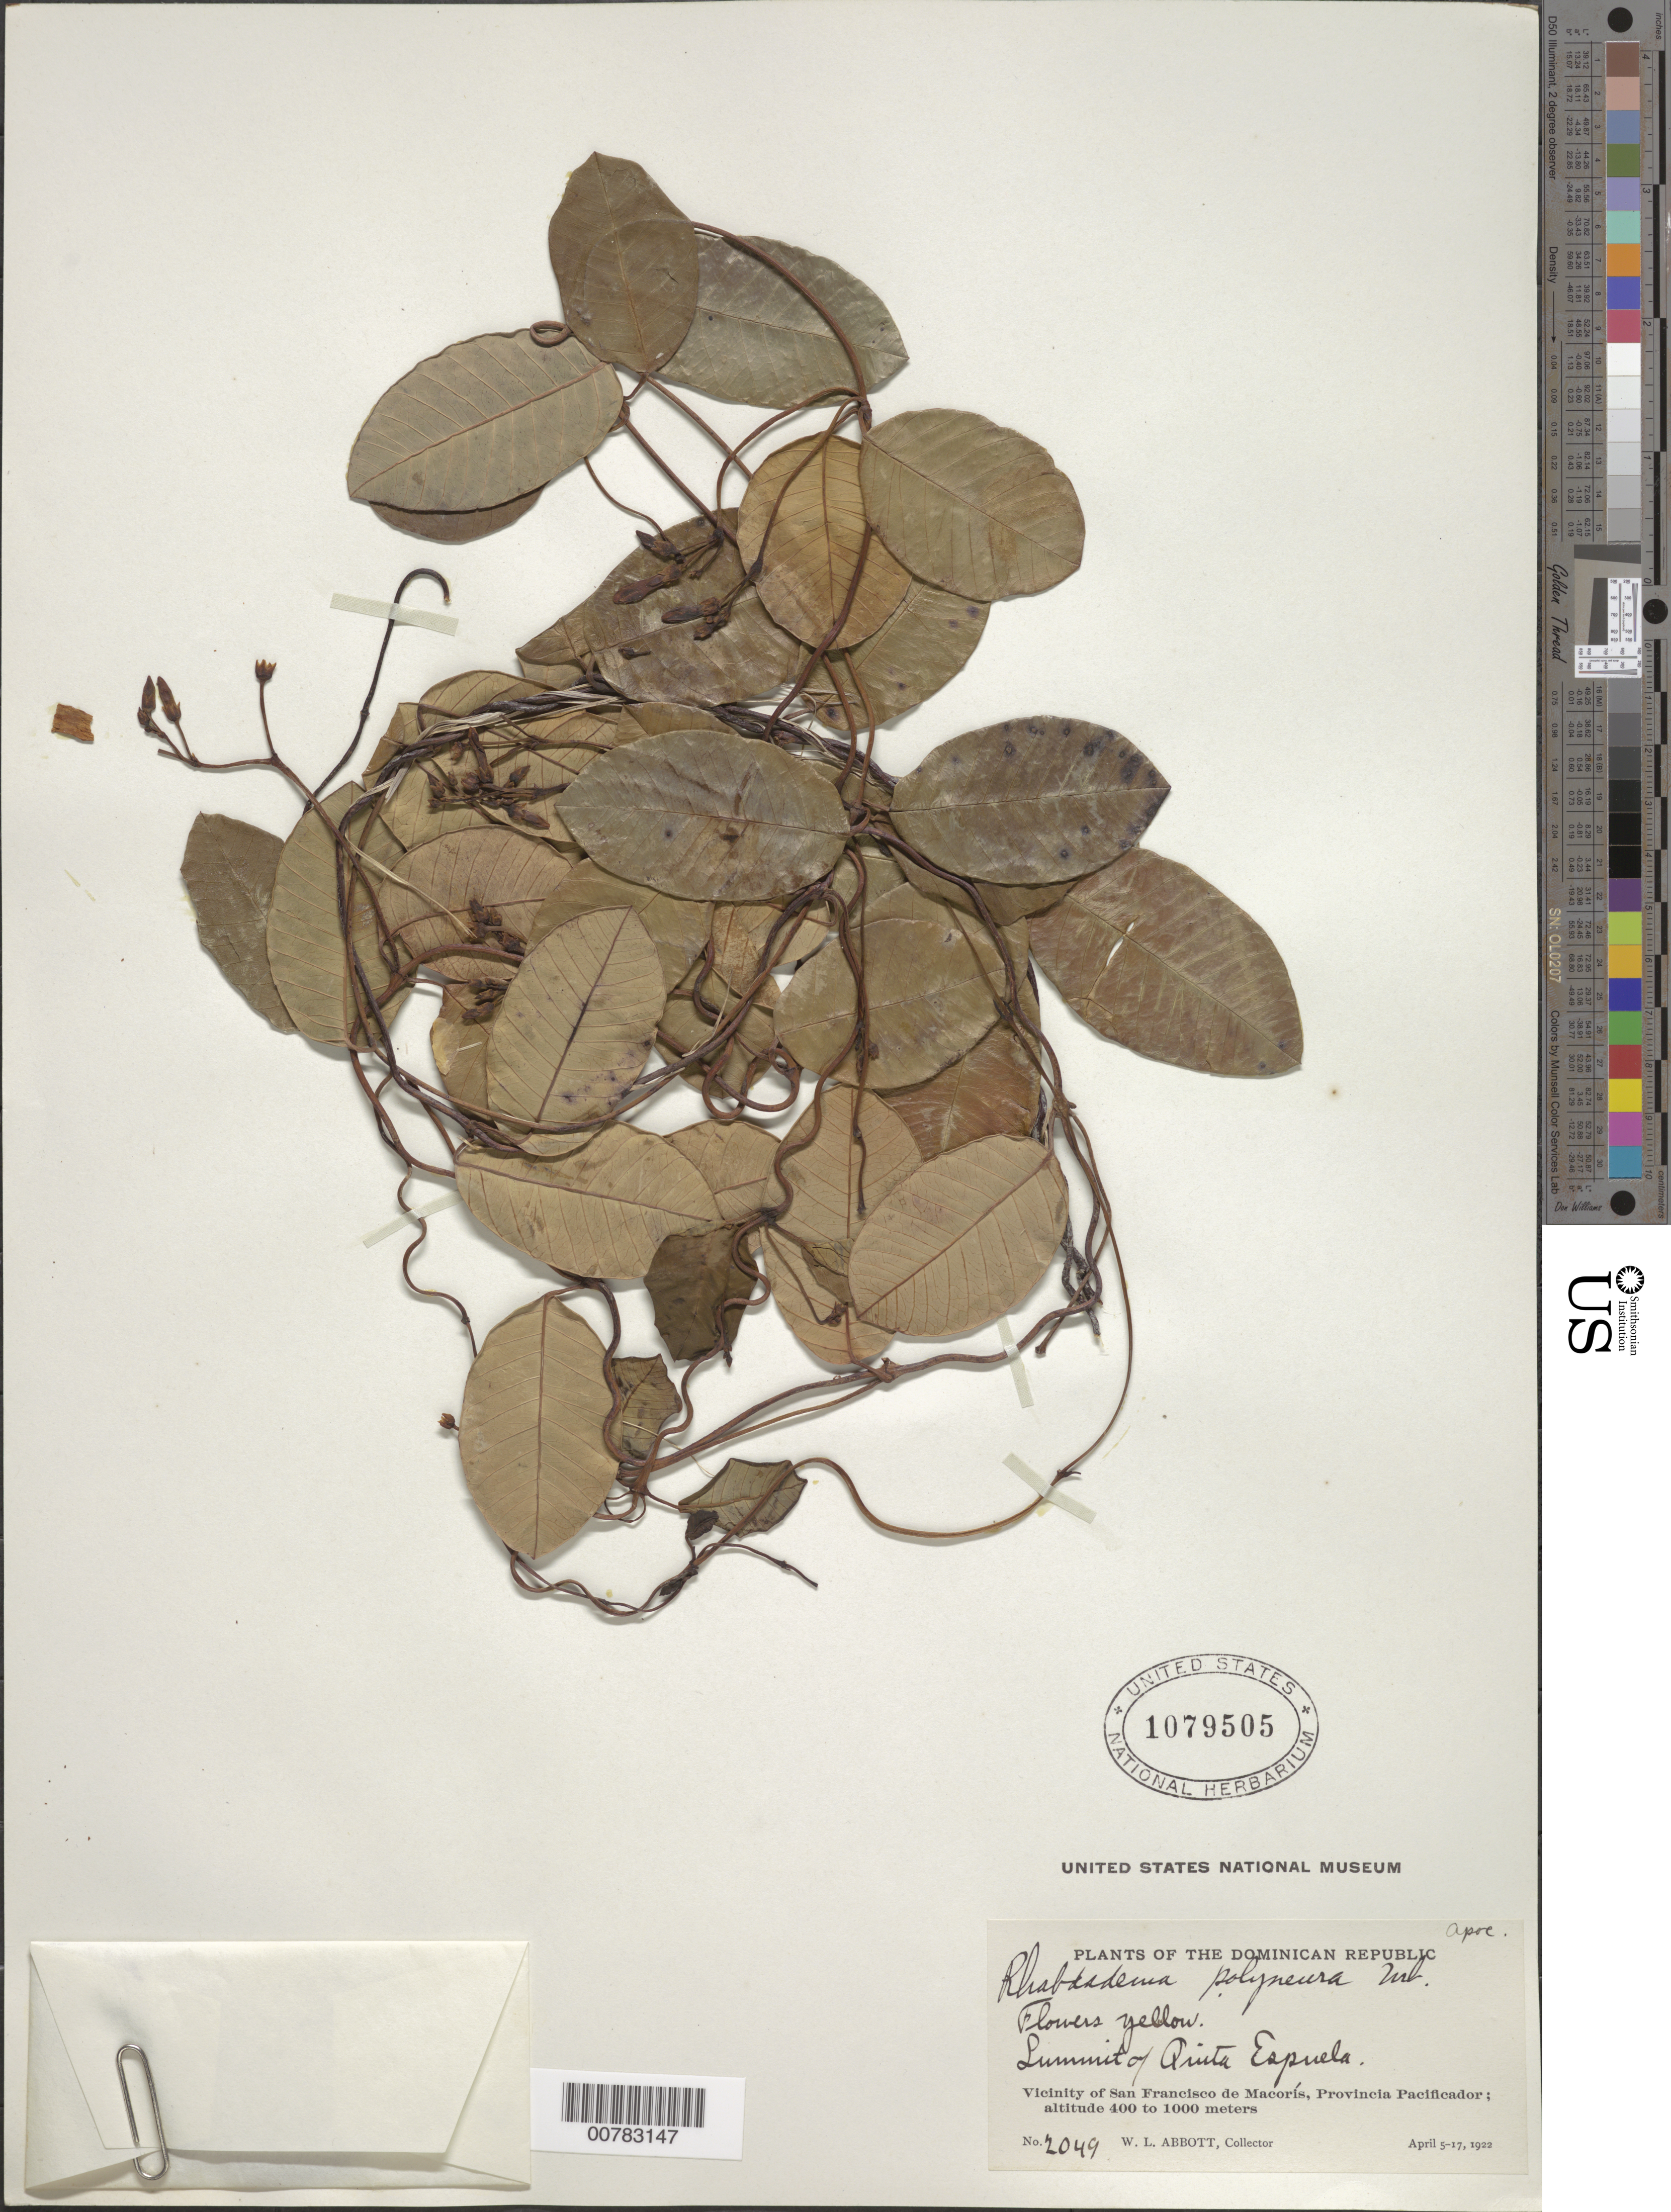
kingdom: Plantae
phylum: Tracheophyta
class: Magnoliopsida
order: Gentianales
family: Apocynaceae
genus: Odontadenia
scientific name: Odontadenia polyneura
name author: (Urb.) Woodson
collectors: W. L. Abbott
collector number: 2049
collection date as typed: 05 Apr 1922 to 17 Apr 1922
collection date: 1922-04-05/1922-04-17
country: Dominican Republic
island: Hispaniola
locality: Province of Pacificador, vicinity of San Francisco de Macorís, Quita Espuela.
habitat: Summit.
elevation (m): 400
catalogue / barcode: US 1079505